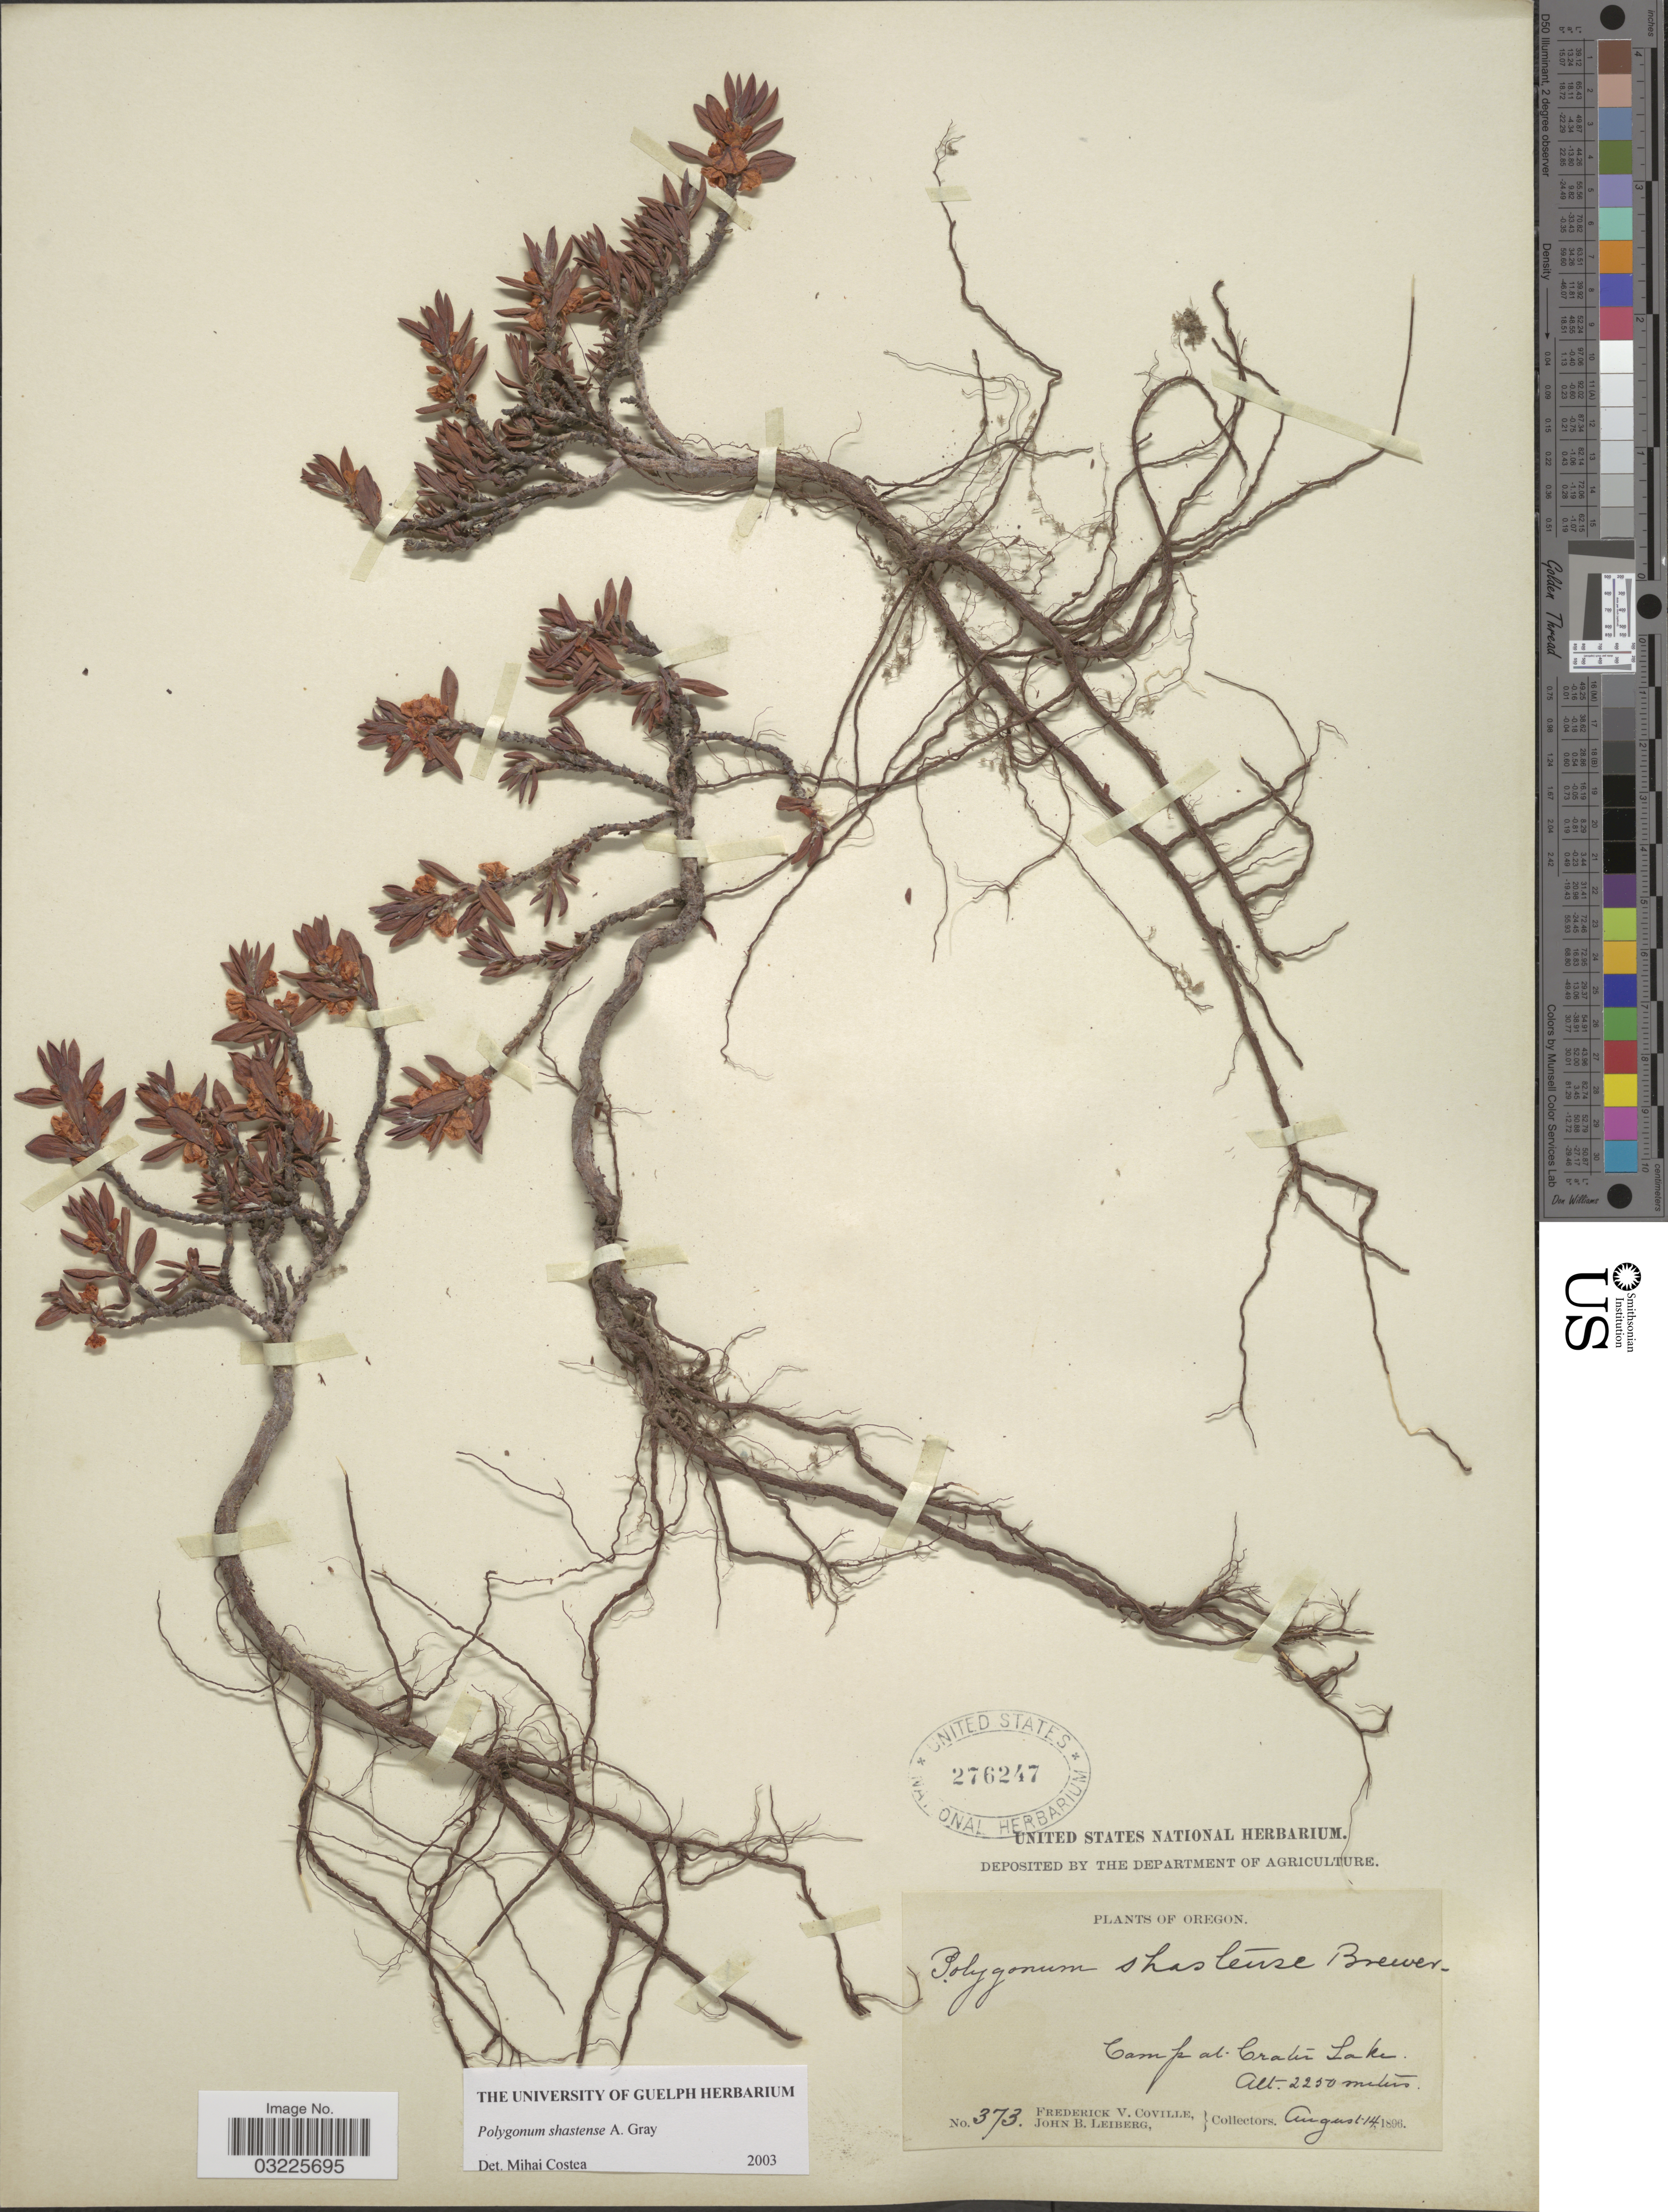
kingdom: Plantae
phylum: Tracheophyta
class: Magnoliopsida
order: Caryophyllales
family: Polygonaceae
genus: Polygonum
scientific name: Polygonum shastense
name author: W.H. Brewer ex A. Gray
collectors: F. V. Coville & J. B. Leiberg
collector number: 373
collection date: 1896-08-01/1896-08-14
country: United States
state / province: Oregon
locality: Camp at Crater Lake.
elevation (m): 2250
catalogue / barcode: US 276247